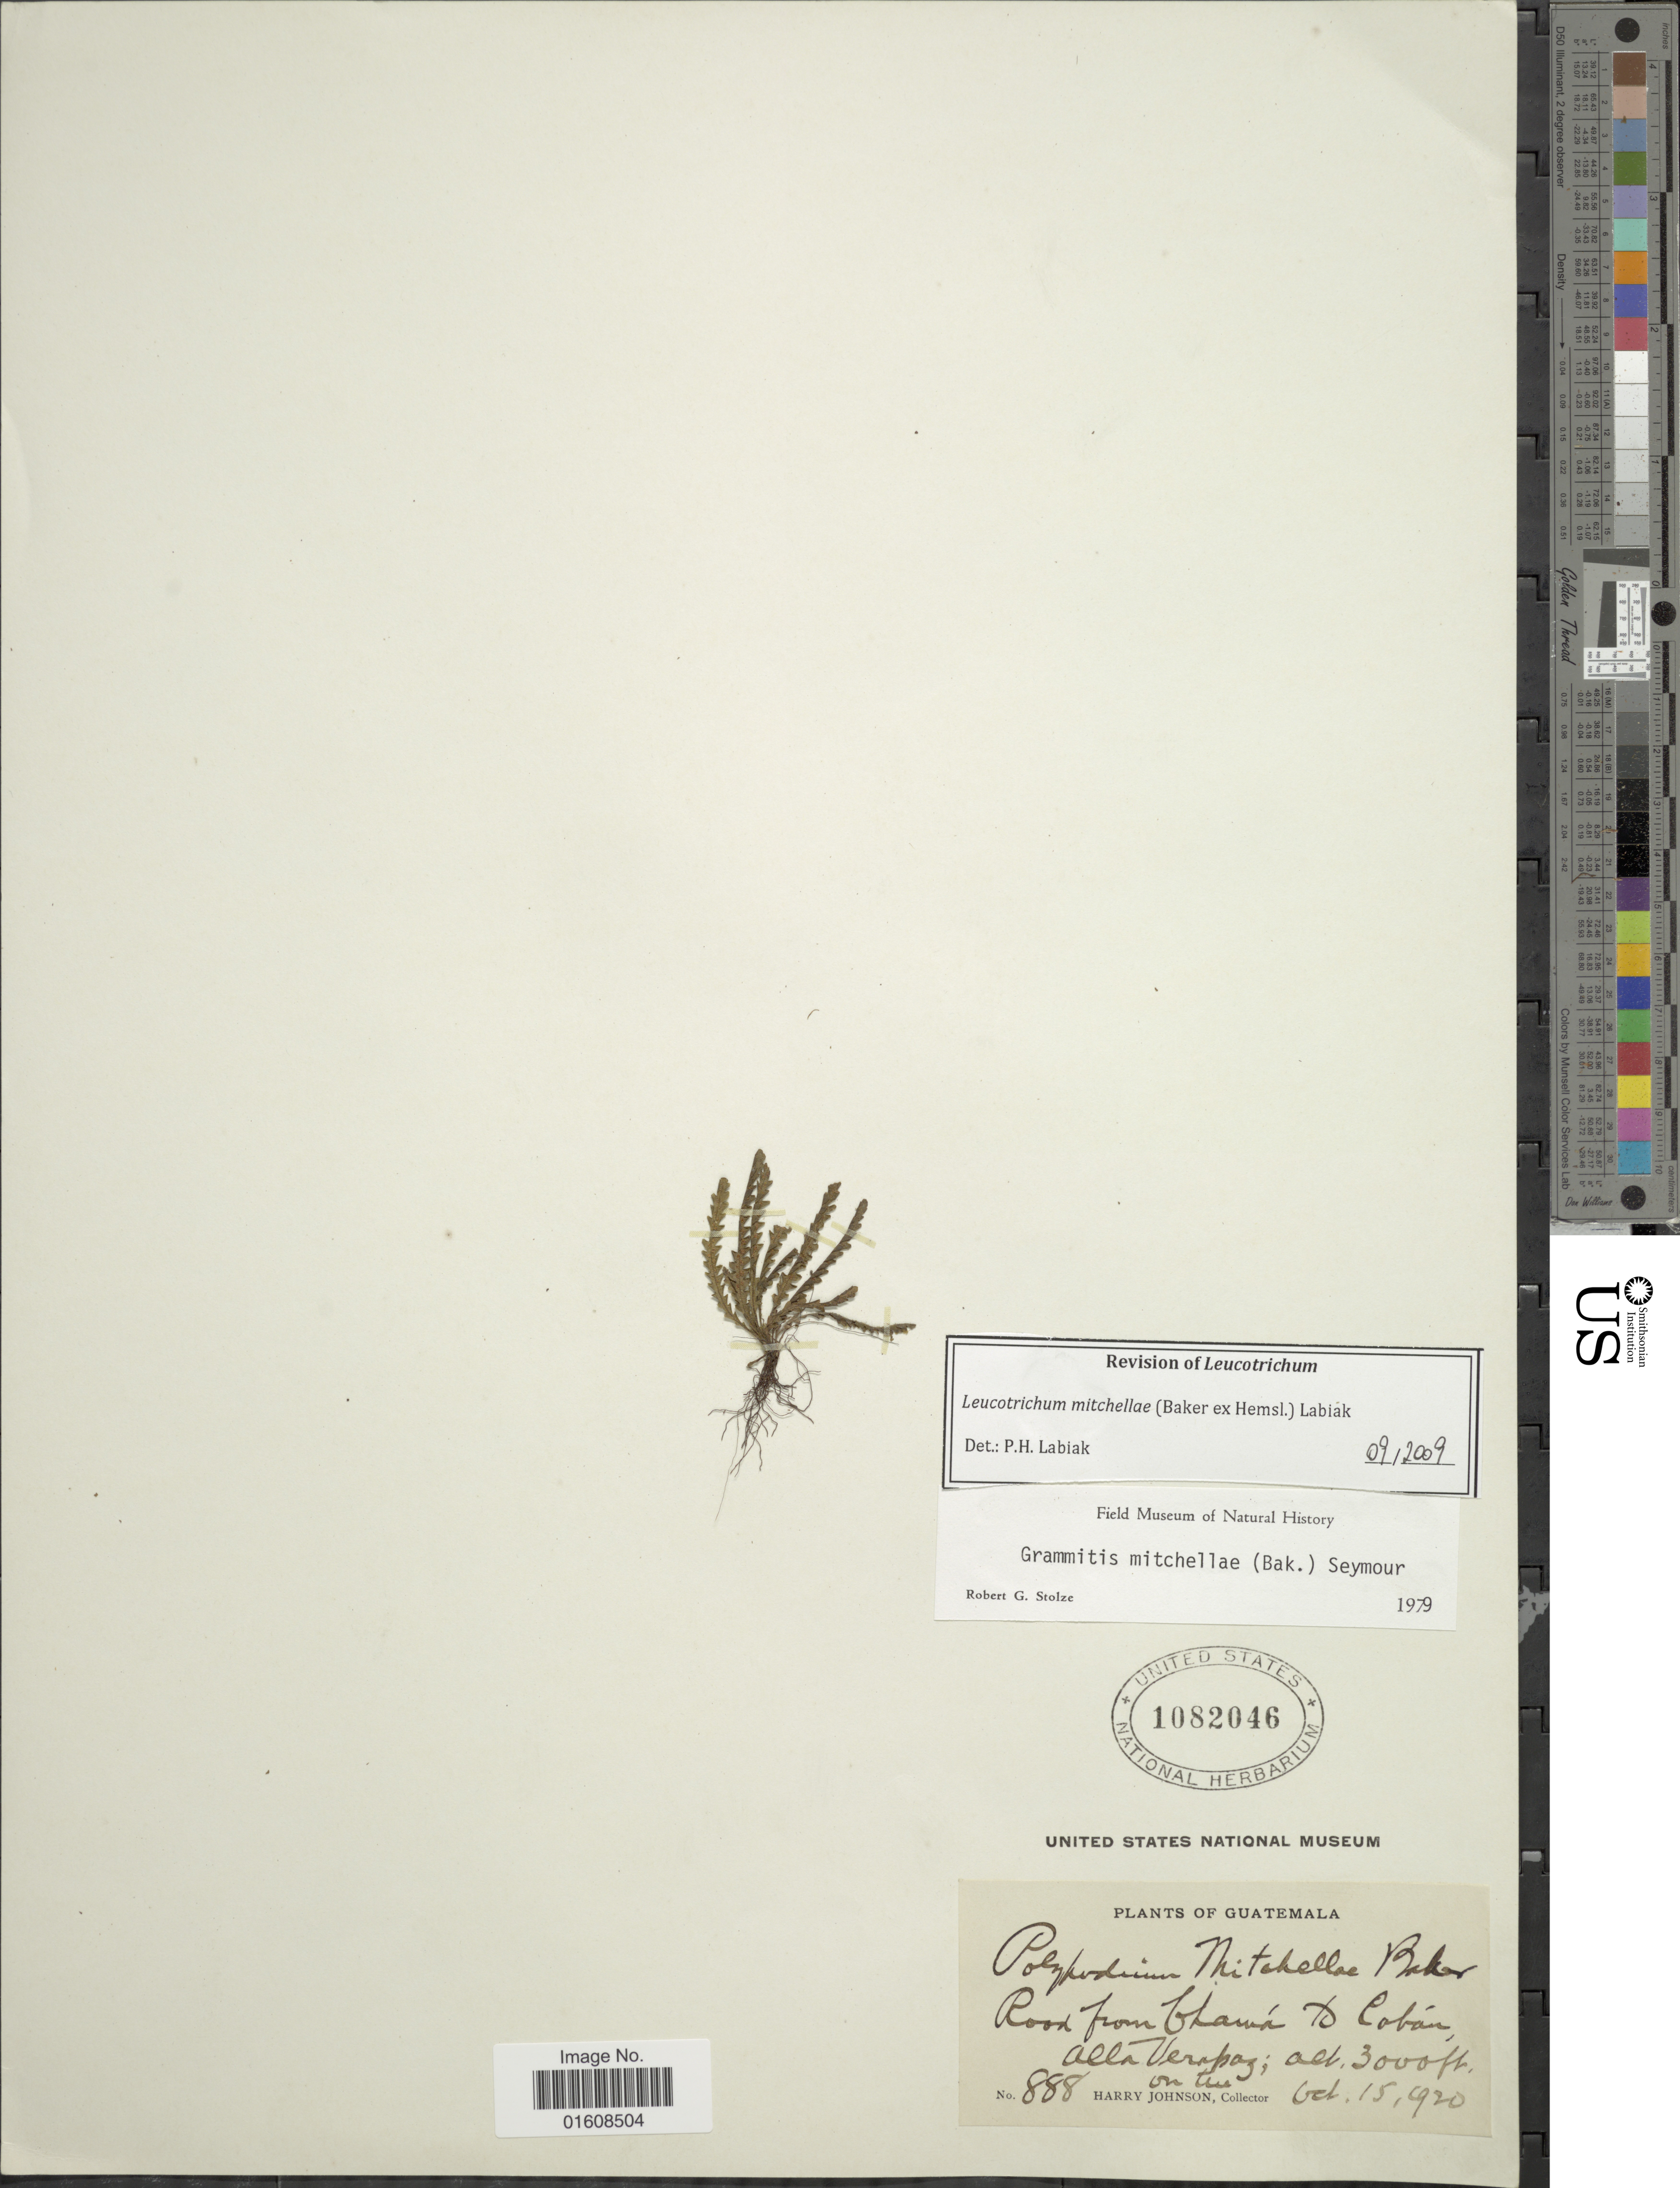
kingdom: Plantae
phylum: Tracheophyta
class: Polypodiopsida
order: Polypodiales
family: Polypodiaceae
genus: Leucotrichum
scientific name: Leucotrichum mitchelliae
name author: (Baker) Labiak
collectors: H. Johnson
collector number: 888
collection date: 1920-10-15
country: Guatemala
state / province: Alta Verapaz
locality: Road from Chamá to Coban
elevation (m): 914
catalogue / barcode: US 1082046